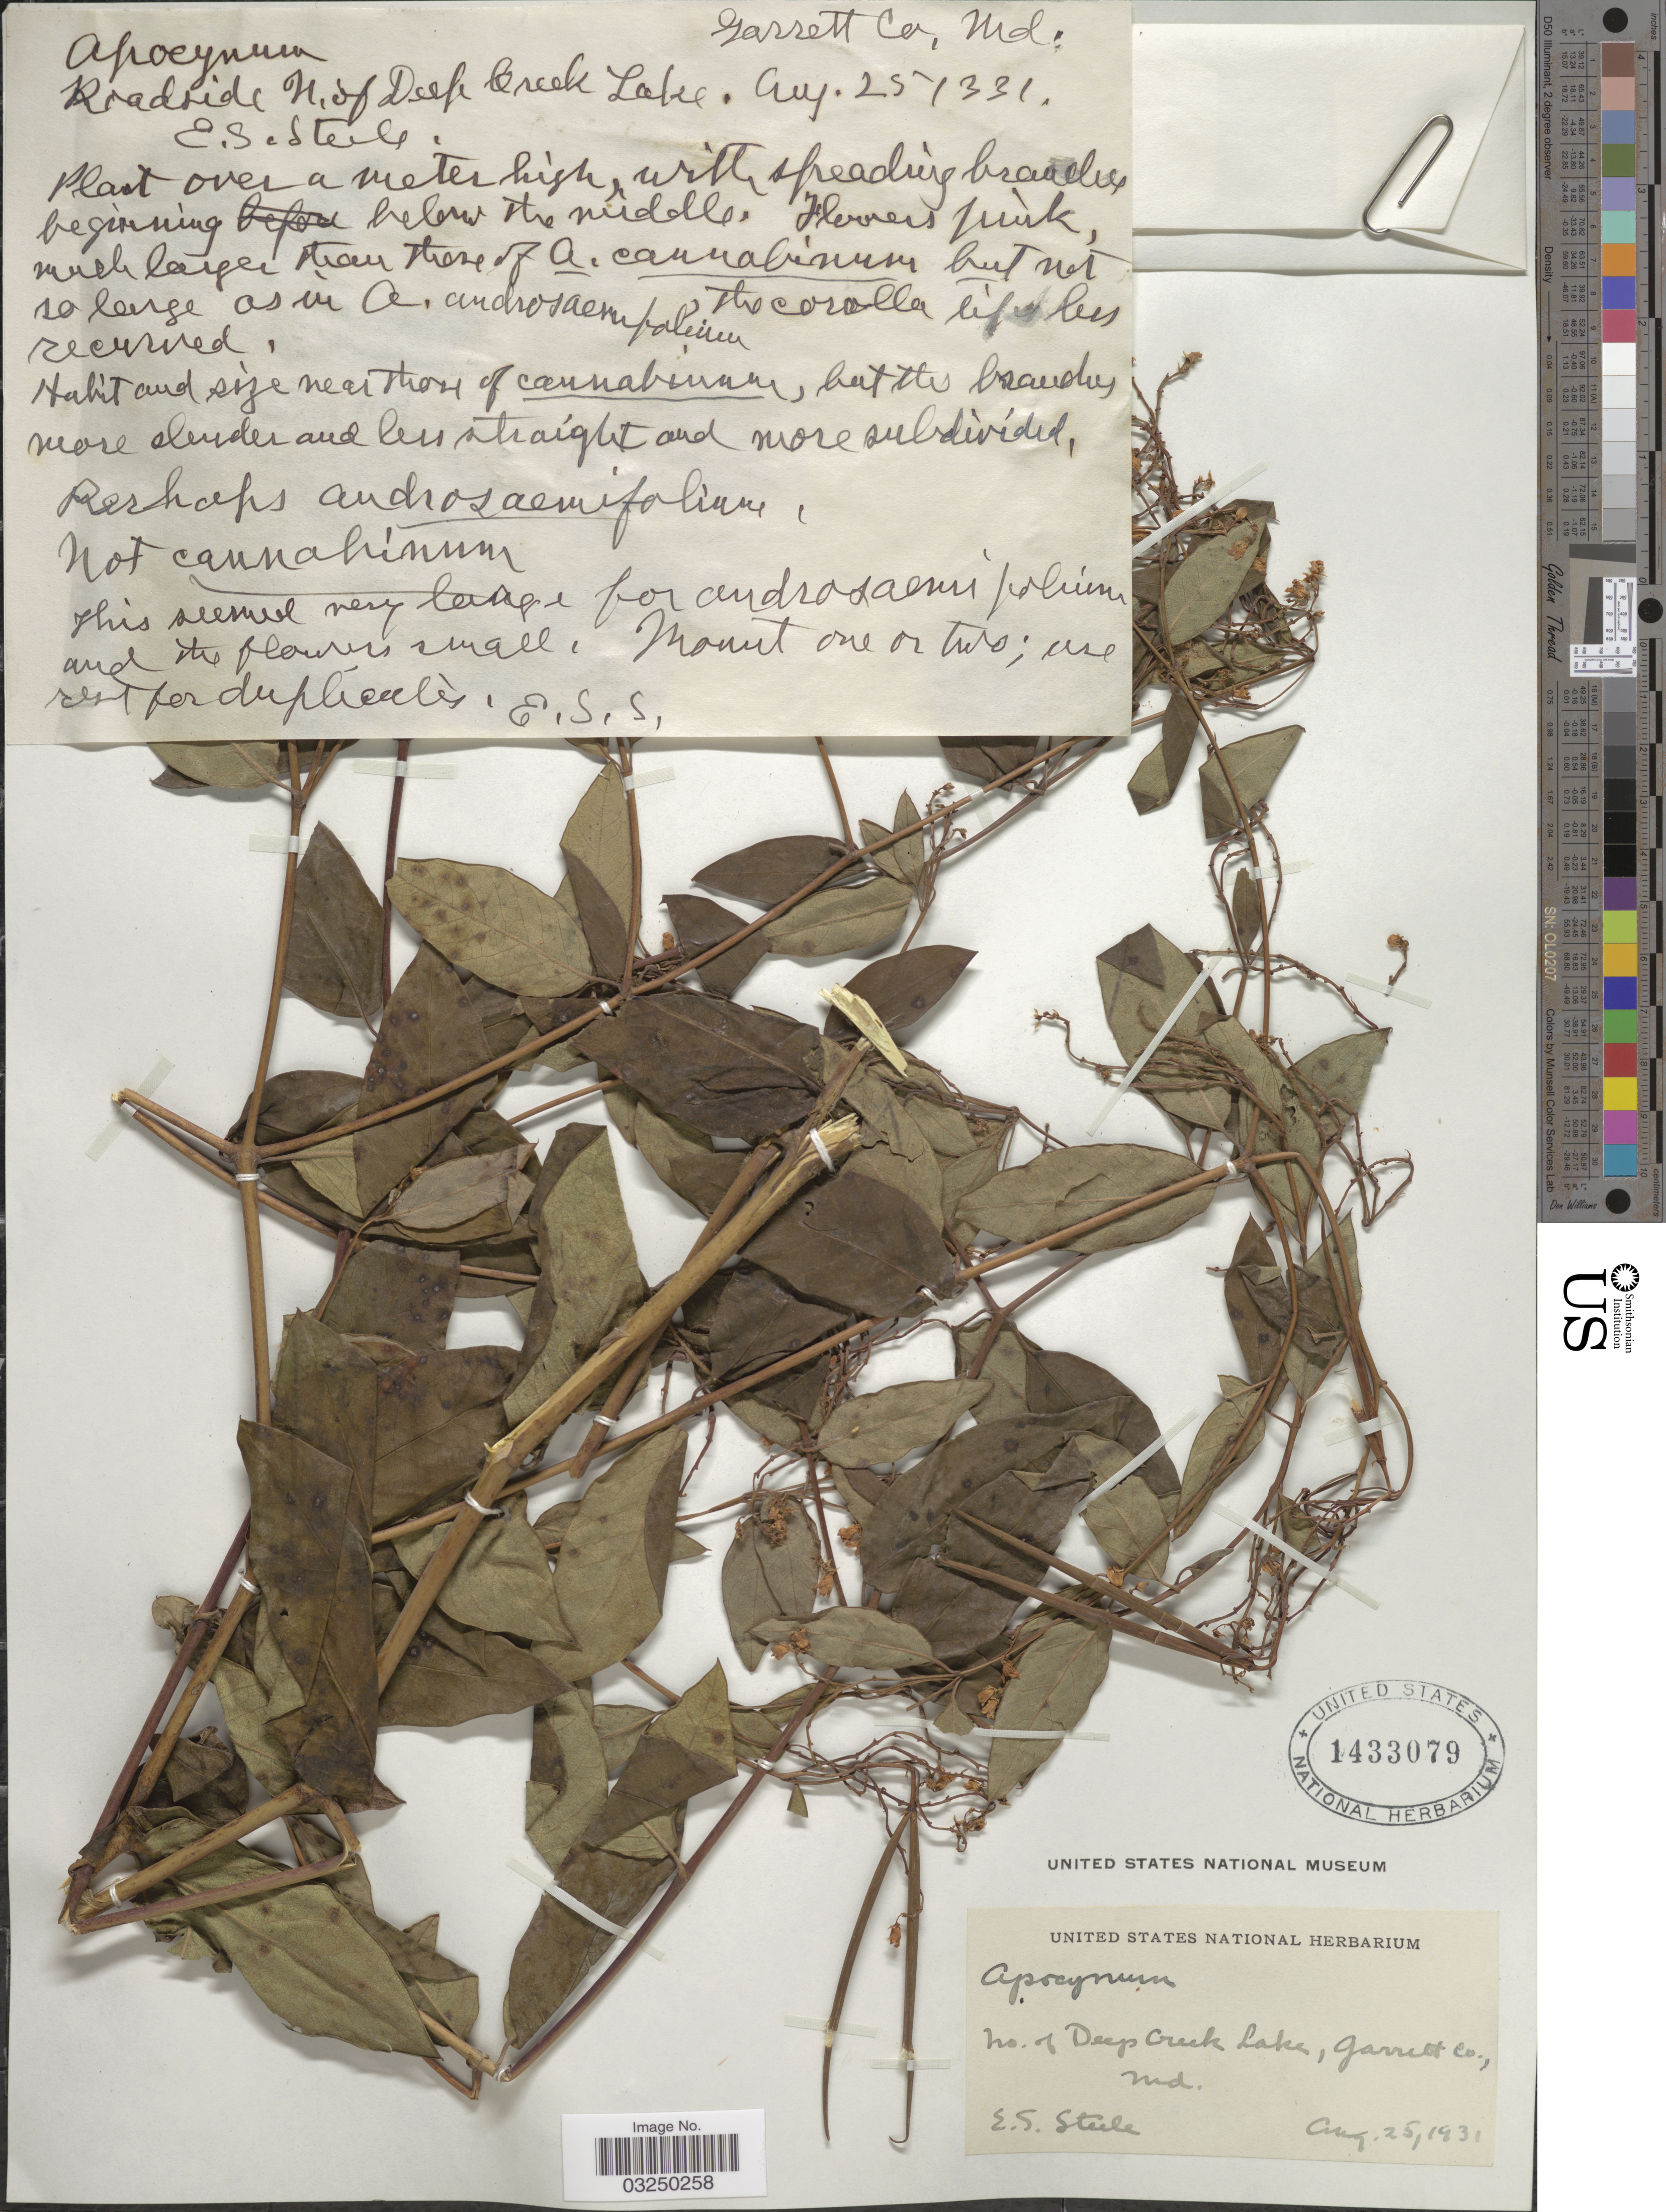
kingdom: Plantae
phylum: Tracheophyta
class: Magnoliopsida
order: Gentianales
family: Apocynaceae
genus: Apocynum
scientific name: Apocynum sp.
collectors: E. Steele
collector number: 7?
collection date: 1931-08-25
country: United States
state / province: Maryland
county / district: Garrett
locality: Roadside N. of Deep Creek Lake, Garrett Co.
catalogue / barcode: US 1433079